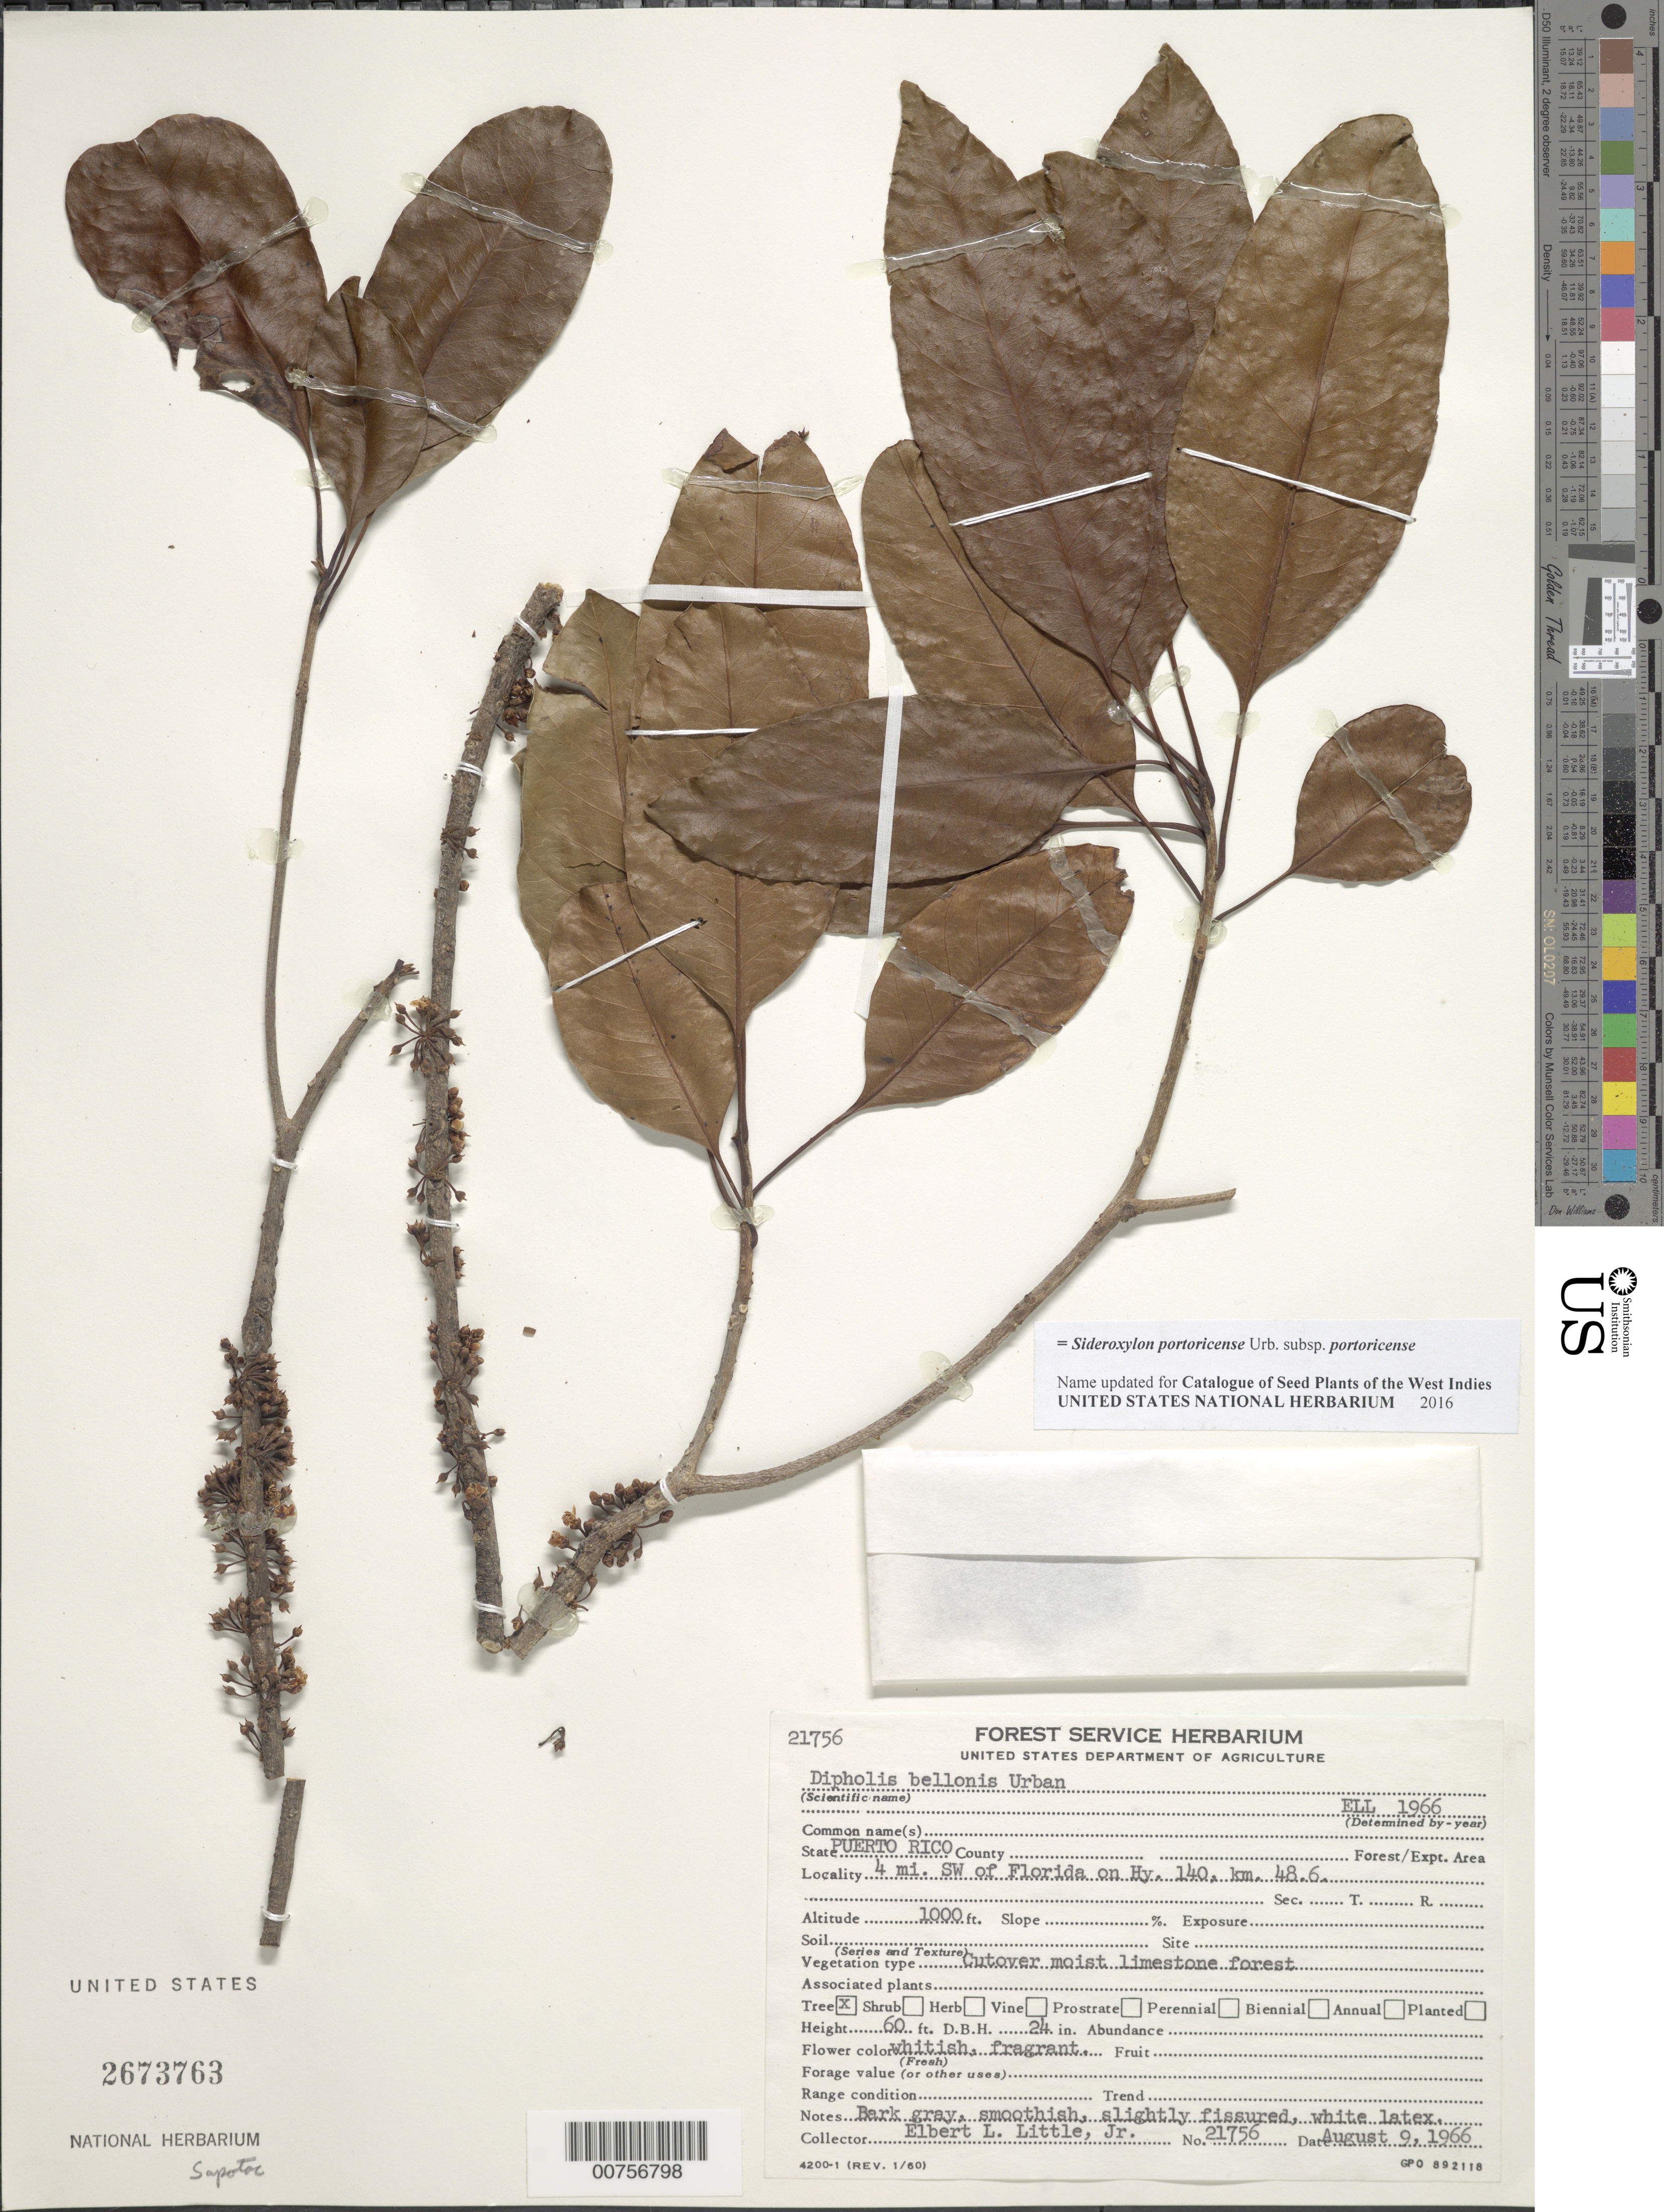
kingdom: Plantae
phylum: Tracheophyta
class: Magnoliopsida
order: Ericales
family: Sapotaceae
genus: Sideroxylon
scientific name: Sideroxylon portoricense subsp. portoricense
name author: Urb.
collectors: E. L. Little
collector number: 21756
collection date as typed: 09 Aug 1966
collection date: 1966-08-09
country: Puerto Rico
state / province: Florida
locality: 4 mi SW of Florida on Hwy. 140, km 48.6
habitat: Cutover moist limestone forest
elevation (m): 305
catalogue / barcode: US 2673763